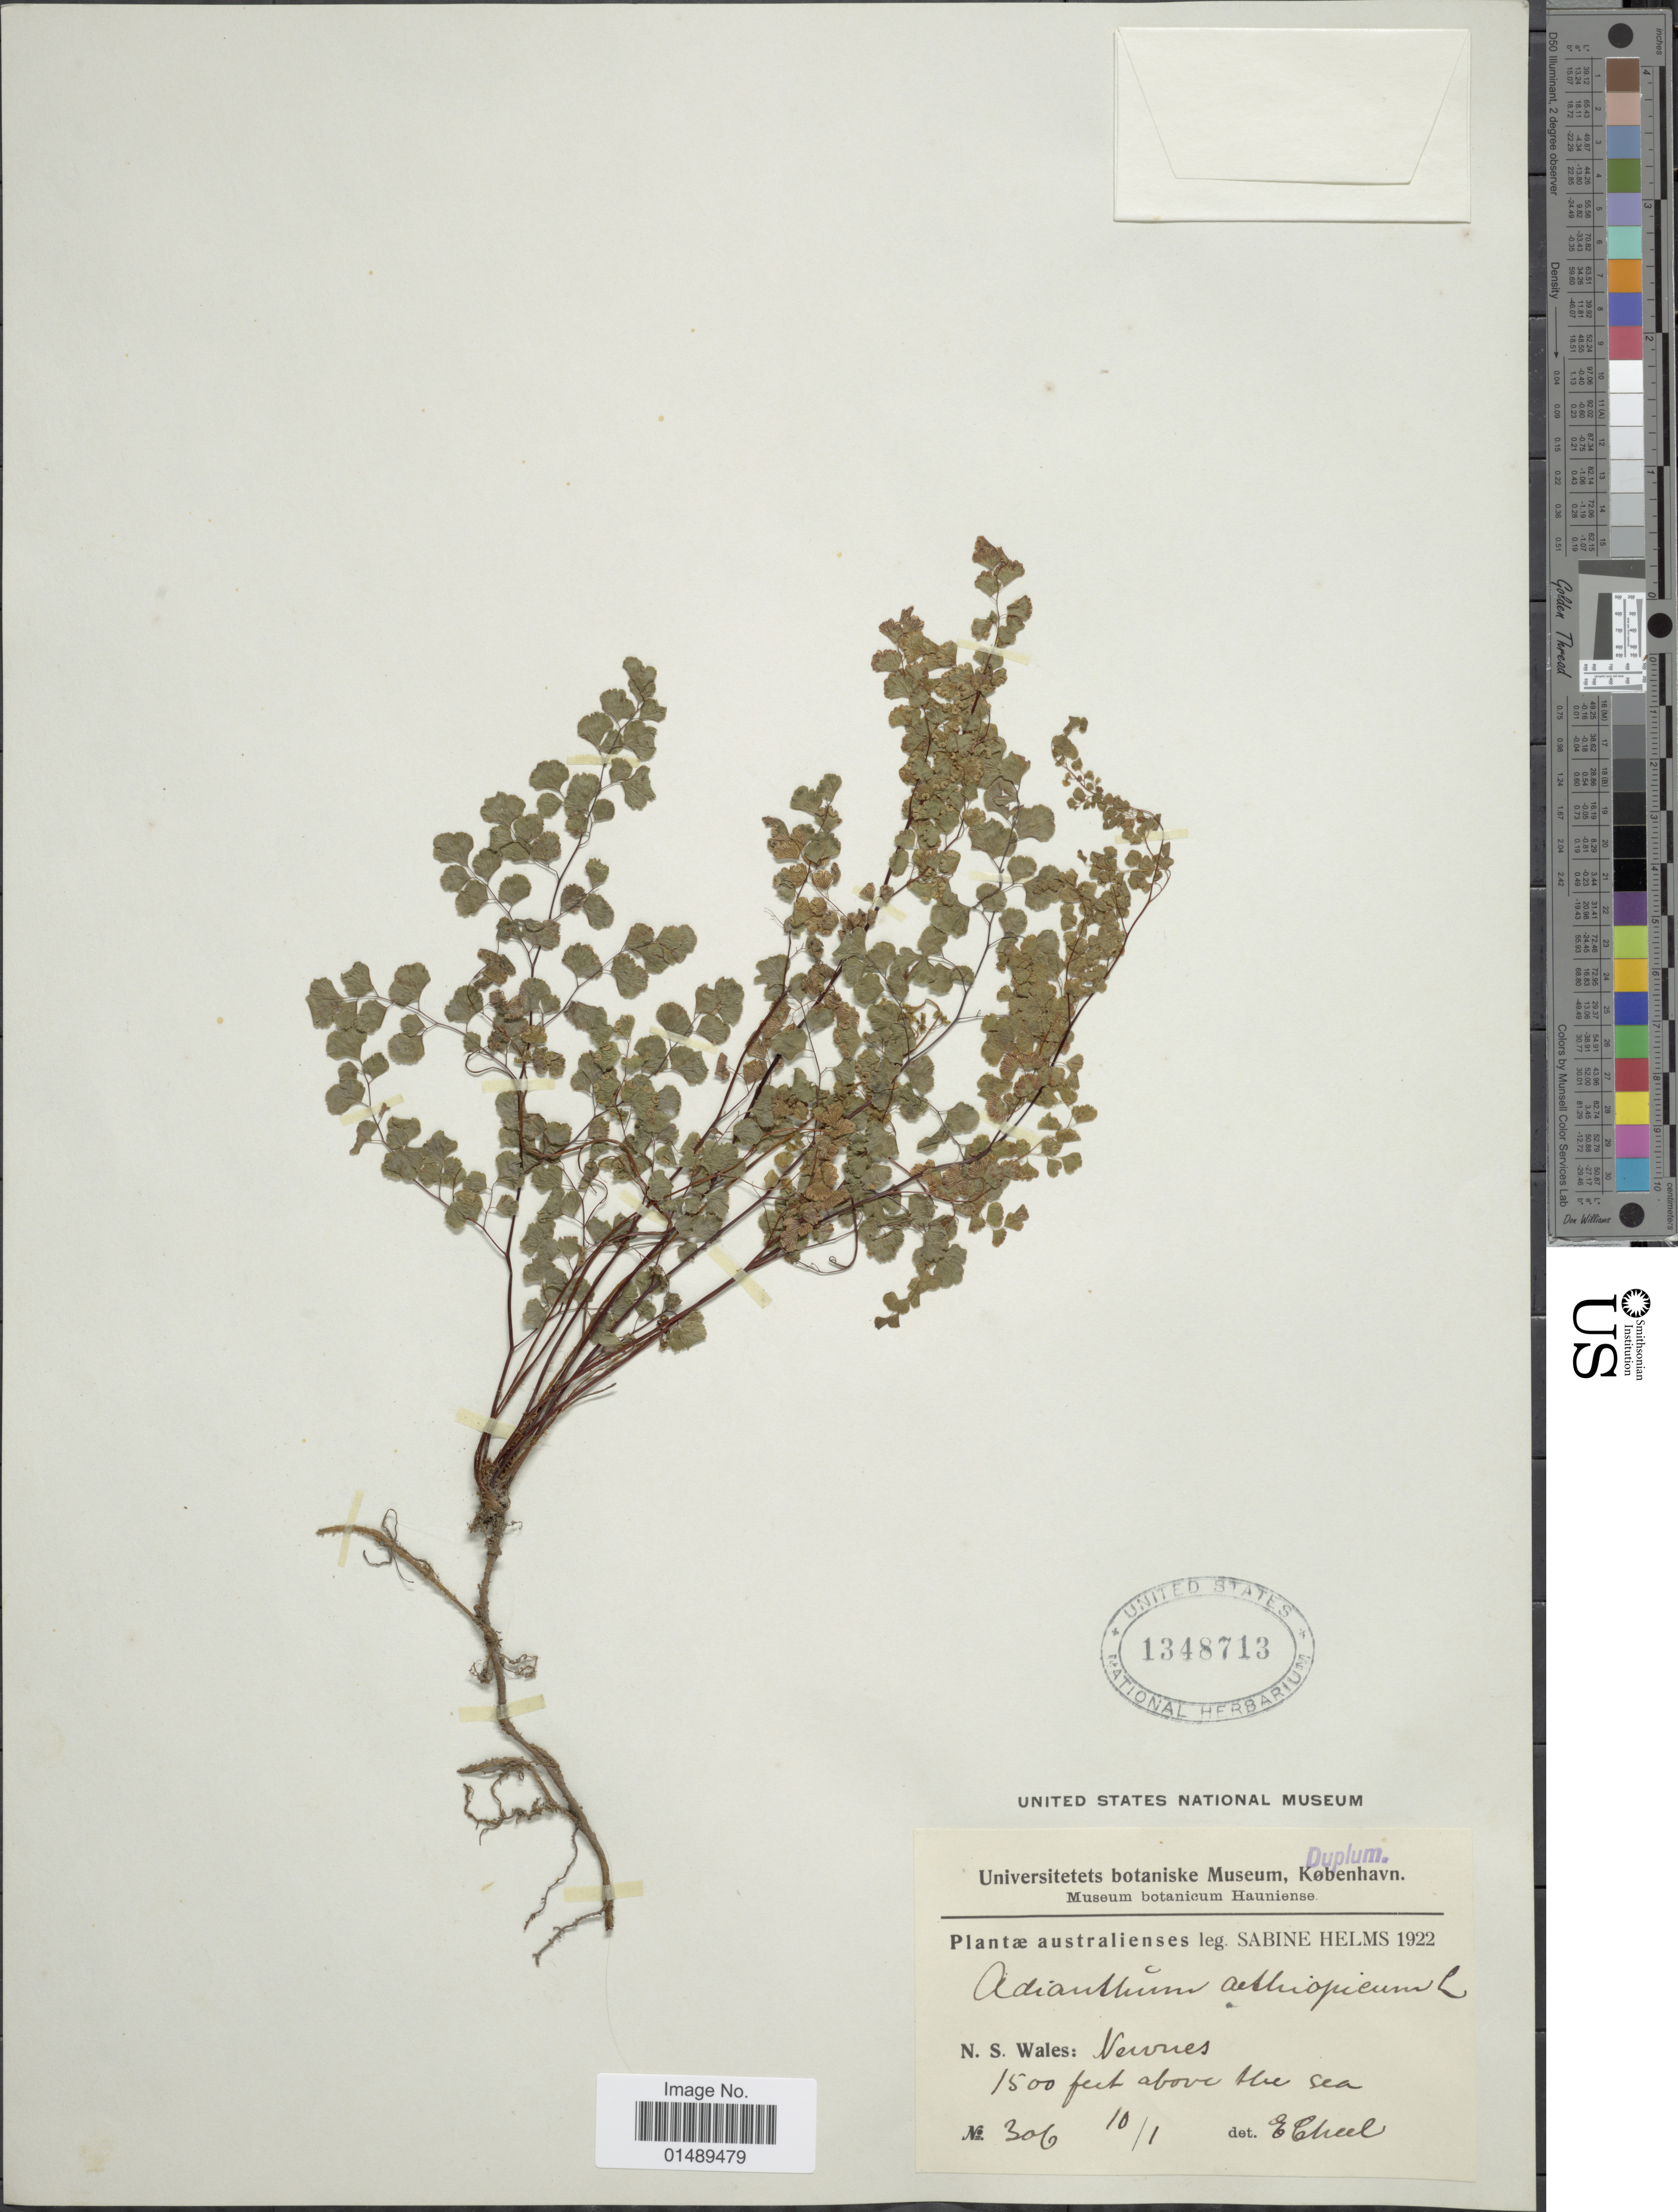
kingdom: Plantae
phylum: Tracheophyta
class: Polypodiopsida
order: Polypodiales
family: Pteridaceae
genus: Adiantum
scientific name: Adiantum aethiopicum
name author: L.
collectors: S. Helms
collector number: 306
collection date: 1992-01-10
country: Australia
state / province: New South Wales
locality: Newnes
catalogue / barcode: US 1348713